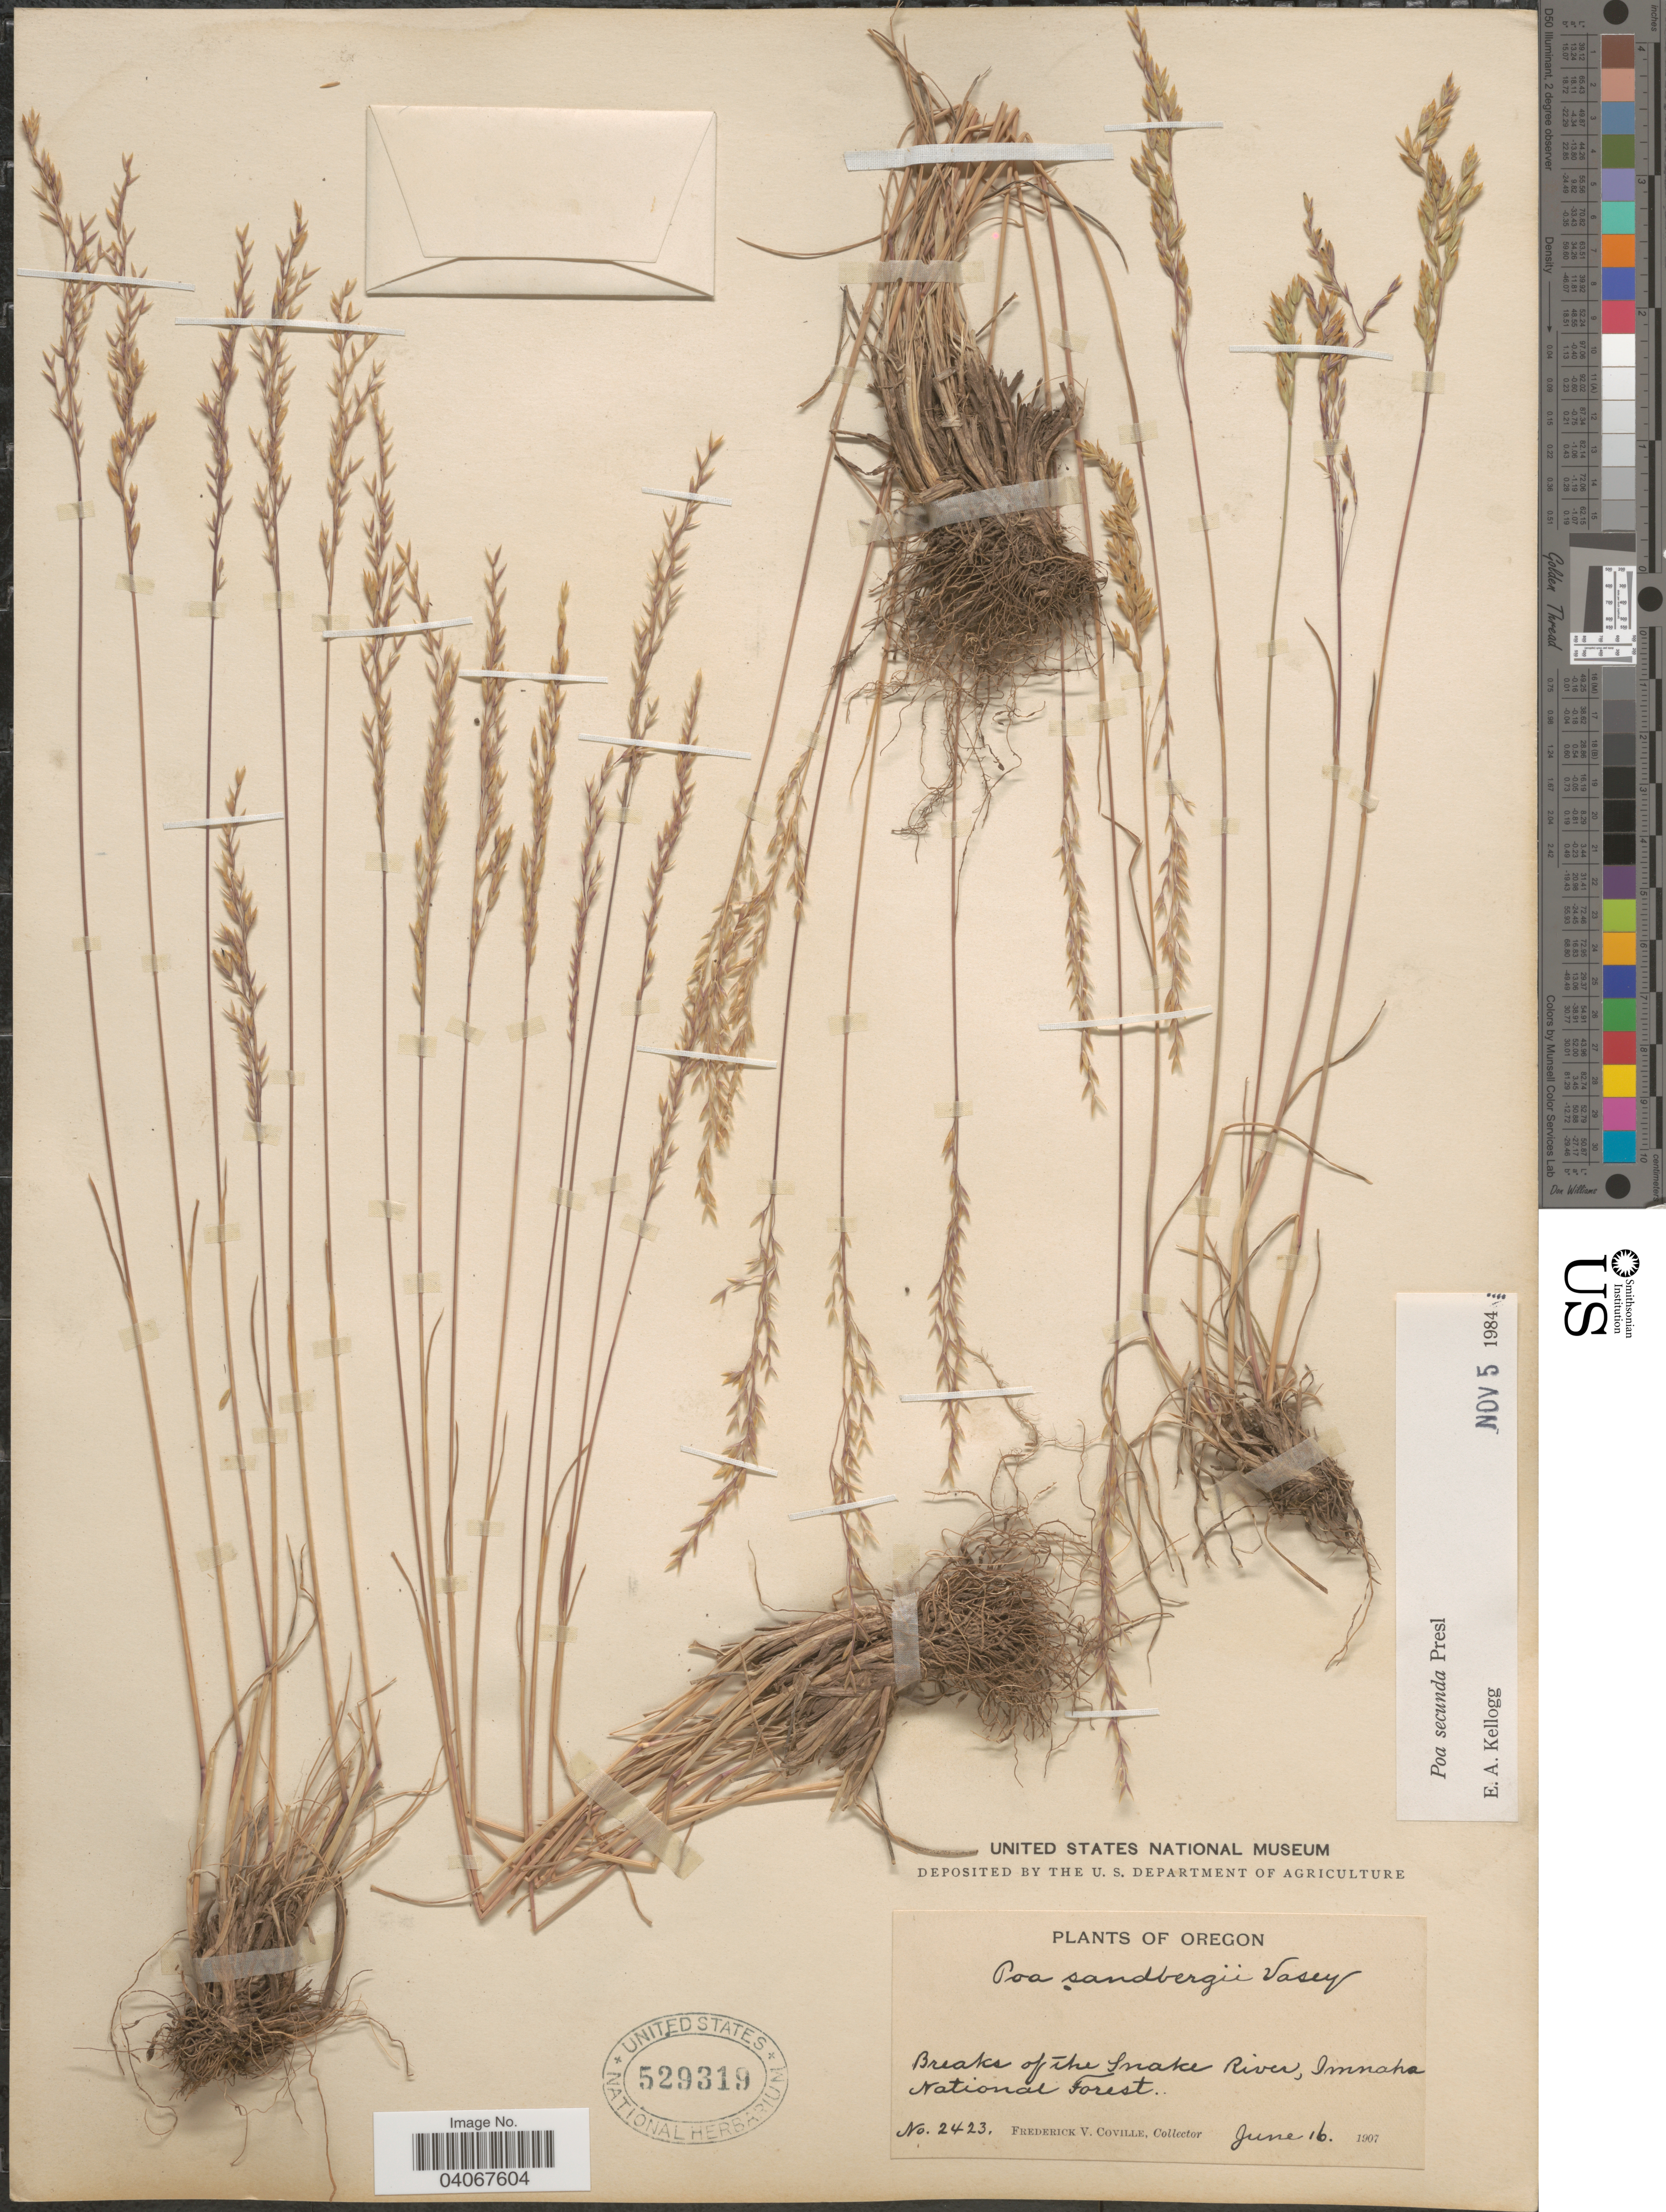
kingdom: Plantae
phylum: Tracheophyta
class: Liliopsida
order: Poales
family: Poaceae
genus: Poa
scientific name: Poa secunda subsp. secunda var. secunda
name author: J. Presl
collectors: F. V. Coville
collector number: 2423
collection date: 1907-06-16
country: United States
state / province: Oregon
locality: Breaks of the Snake River, Imnaha National Forest.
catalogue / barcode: US 529319